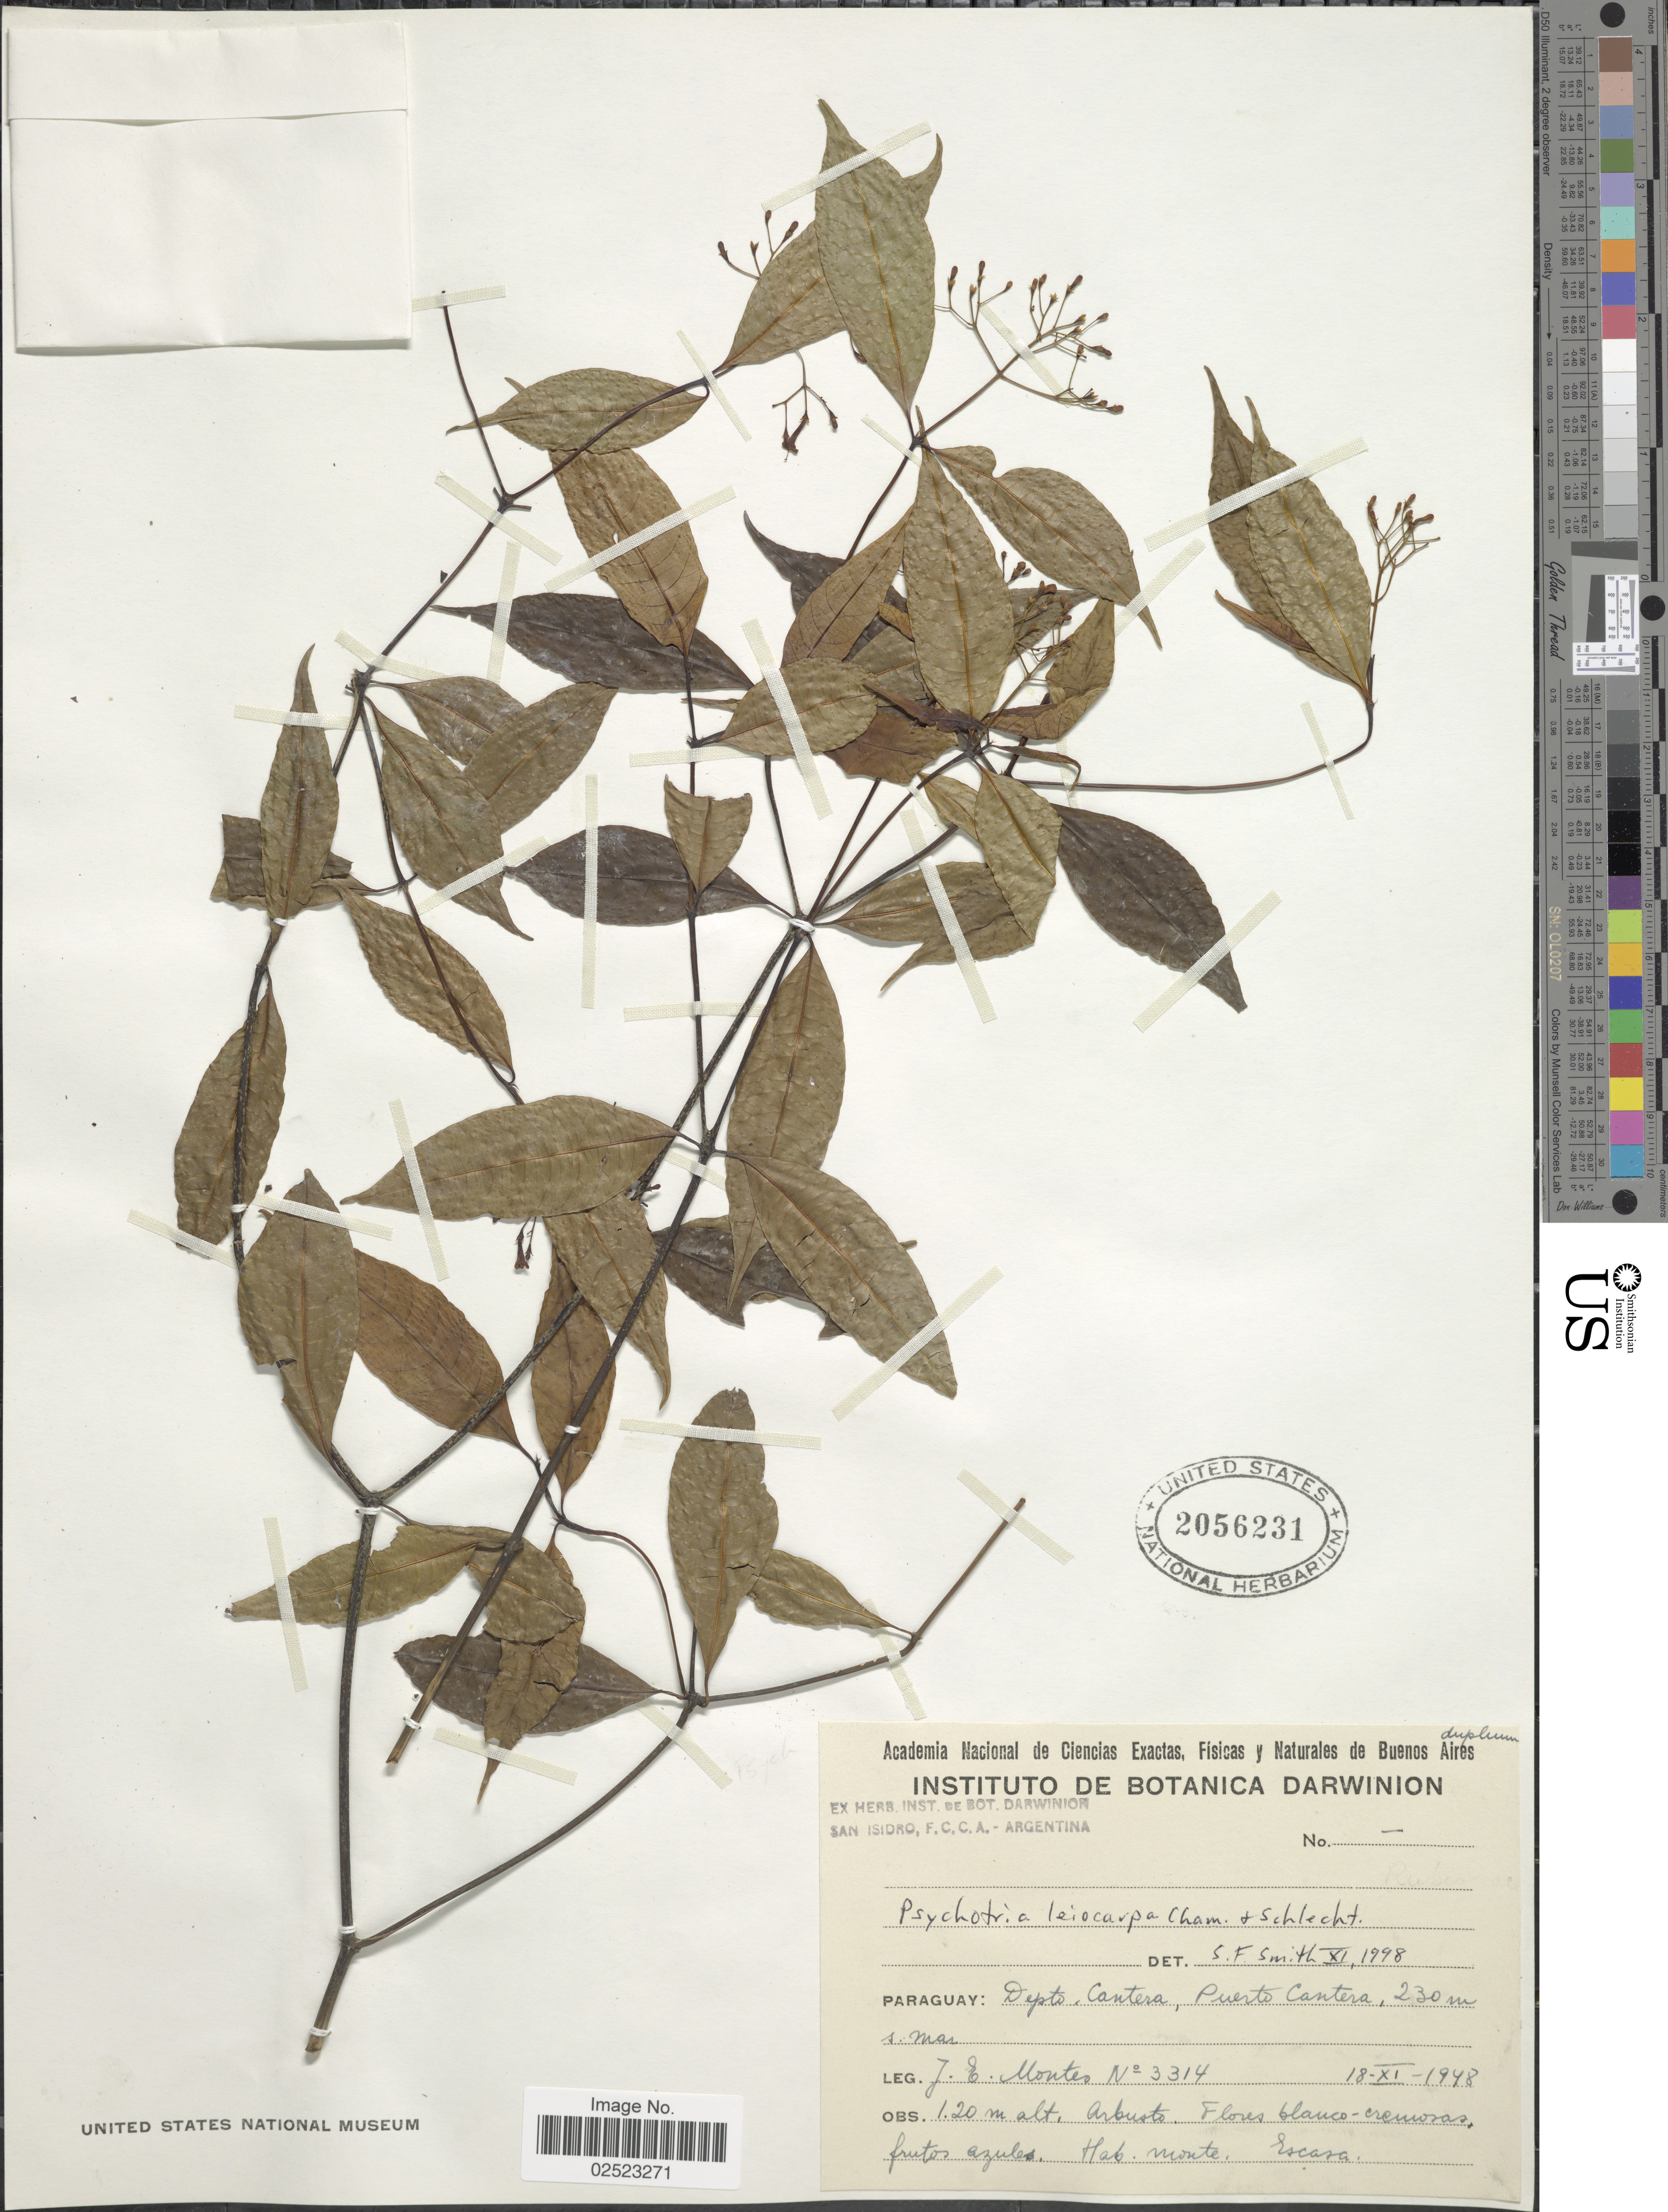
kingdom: Plantae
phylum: Tracheophyta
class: Magnoliopsida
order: Gentianales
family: Rubiaceae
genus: Psychotria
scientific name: Psychotria leiocarpa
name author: Cham. & Schltdl.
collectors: J. E. Montes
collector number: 3314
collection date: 1948-11-18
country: Paraguay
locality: Depto. Cantera, Puerto Cantera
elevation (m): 230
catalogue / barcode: US 2056231